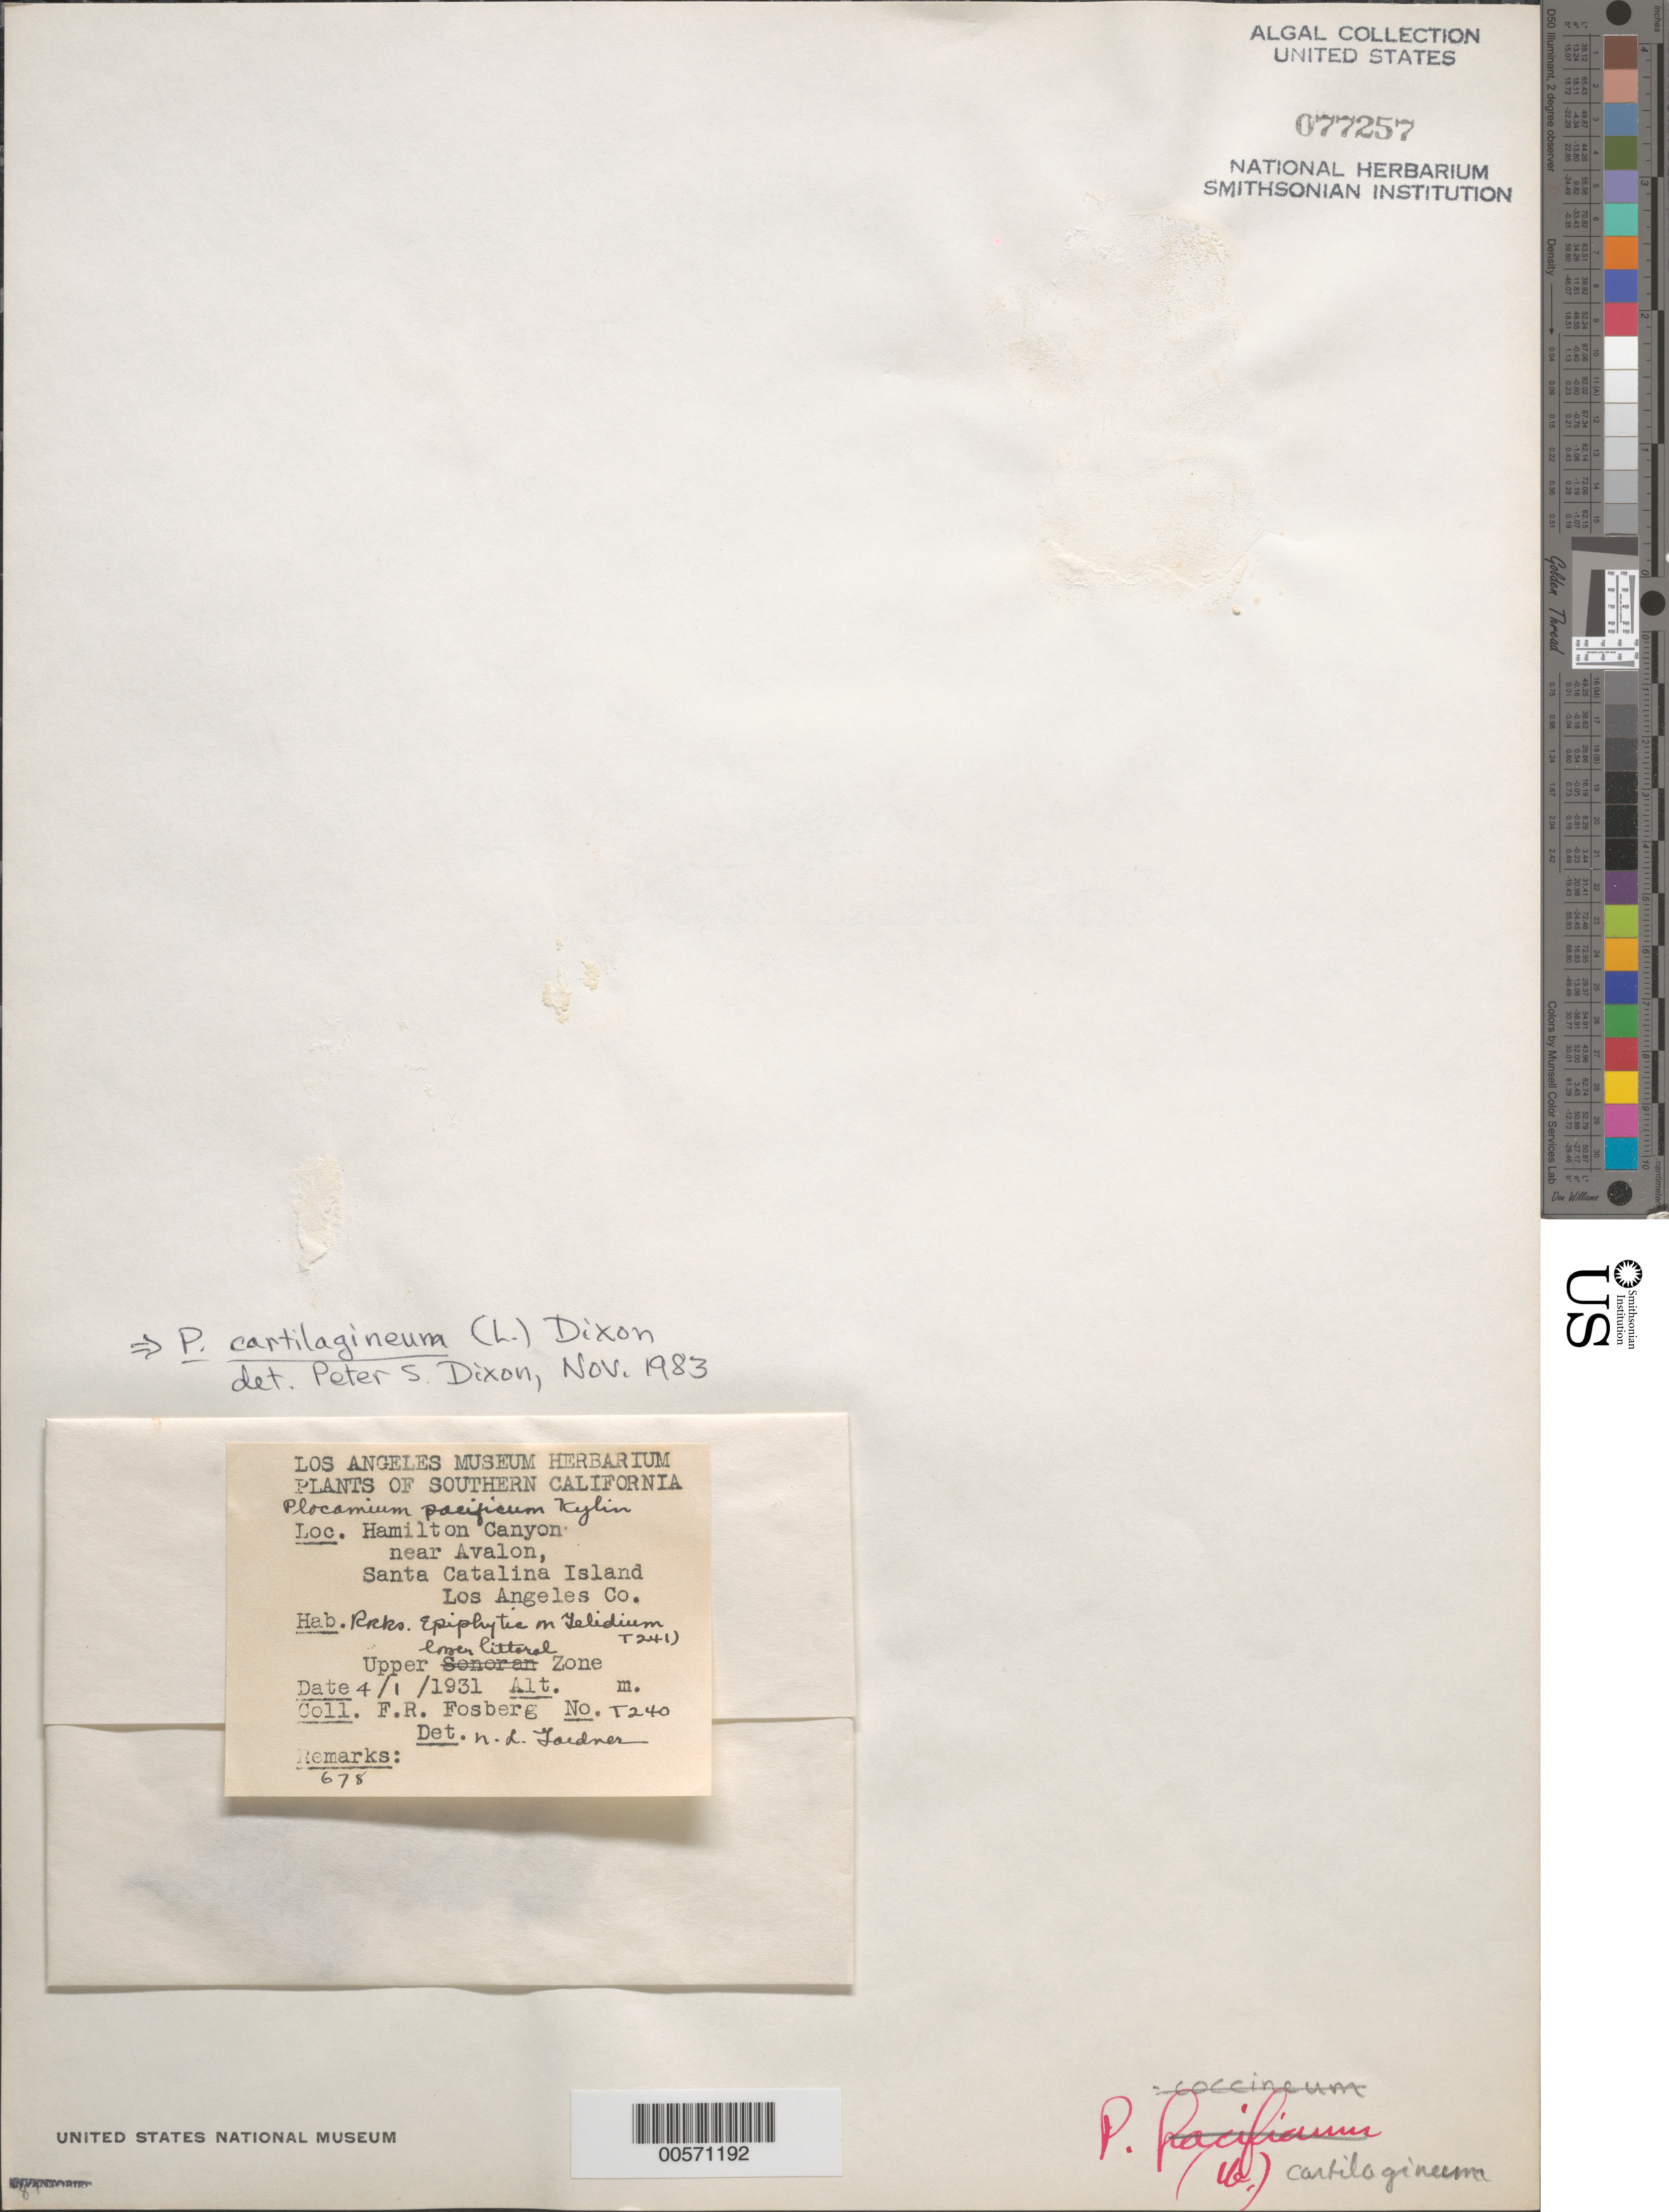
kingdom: Plantae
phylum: Rhodophyta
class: Florideophyceae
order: Plocamiales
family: Plocamiaceae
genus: Plocamium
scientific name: Plocamium cartilagineum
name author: (L.) P.S. Dixon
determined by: Dixon, P. S.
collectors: F. R. Fosberg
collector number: T240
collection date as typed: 01 Apr 1931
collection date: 1931-04-01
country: United States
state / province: California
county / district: Los Angeles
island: Santa Catalina Island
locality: Hamilton Canyon near Avalon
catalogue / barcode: US 77257